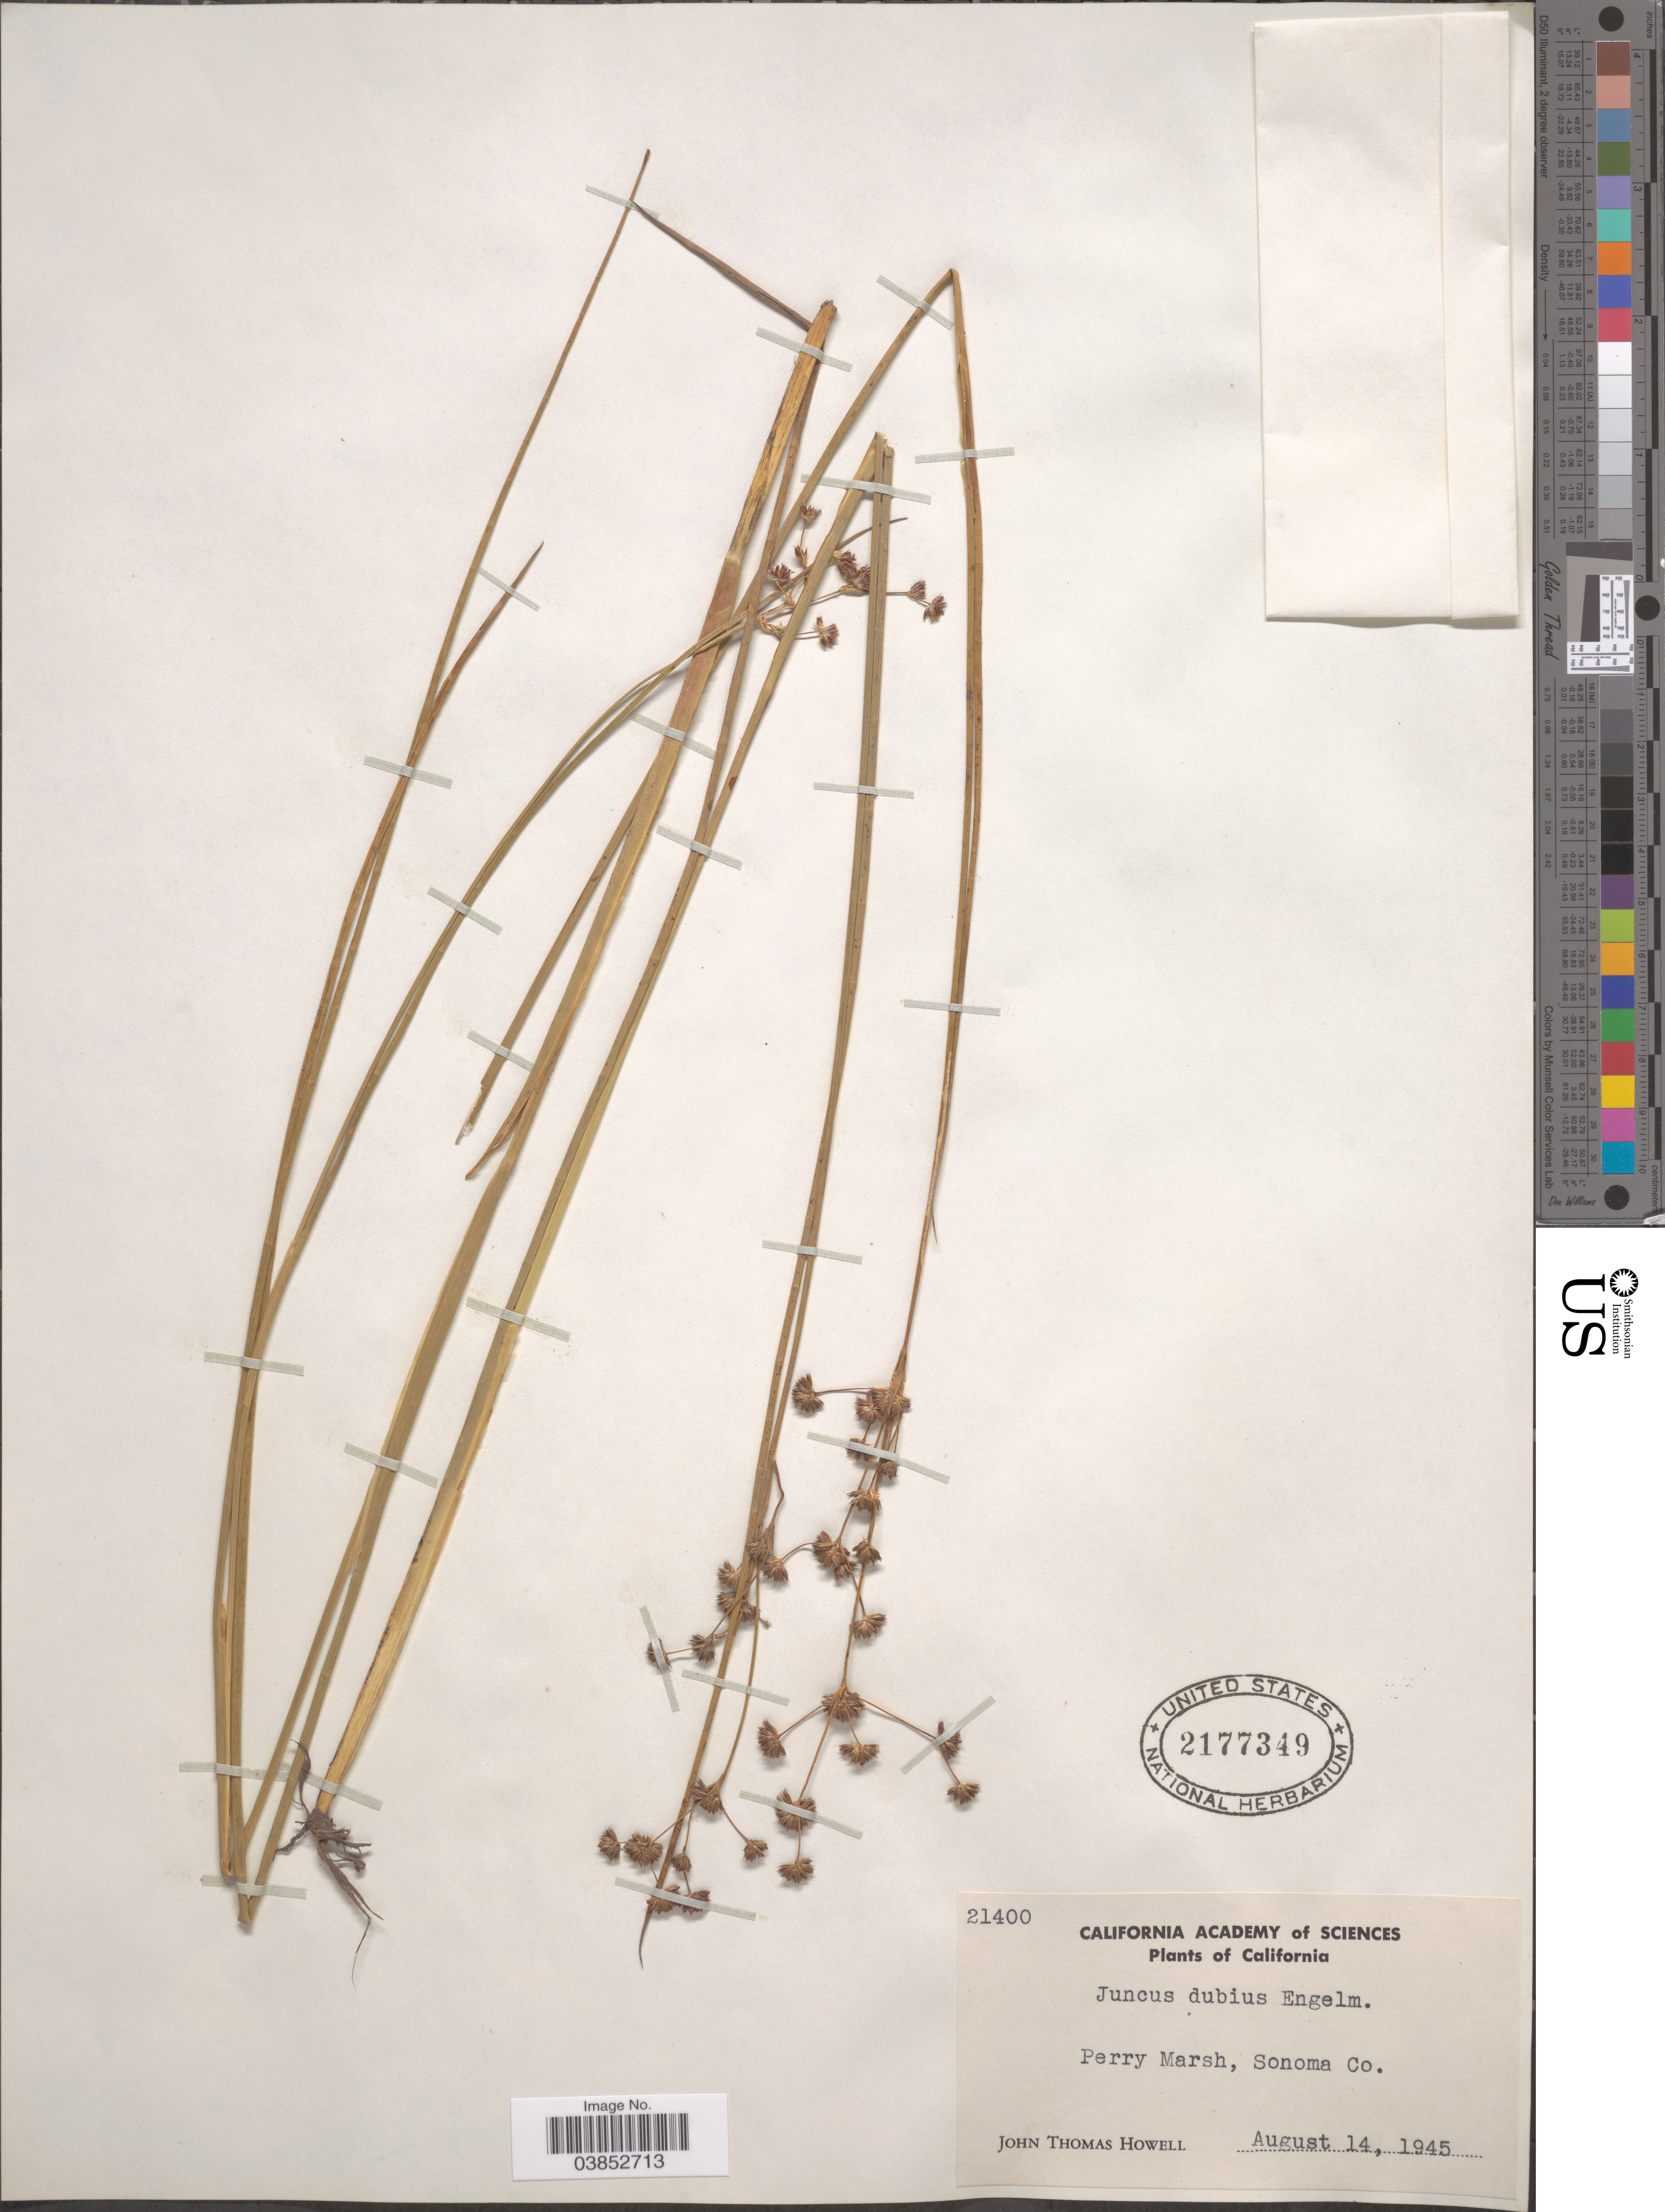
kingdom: Plantae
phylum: Tracheophyta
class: Liliopsida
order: Poales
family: Juncaceae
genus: Juncus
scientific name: Juncus dubius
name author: Engelm.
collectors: J. T. Howell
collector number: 21400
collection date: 1945-08-14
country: United States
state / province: California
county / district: Sonoma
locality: Perry Marsh, Sonoma Co.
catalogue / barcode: US 2177349